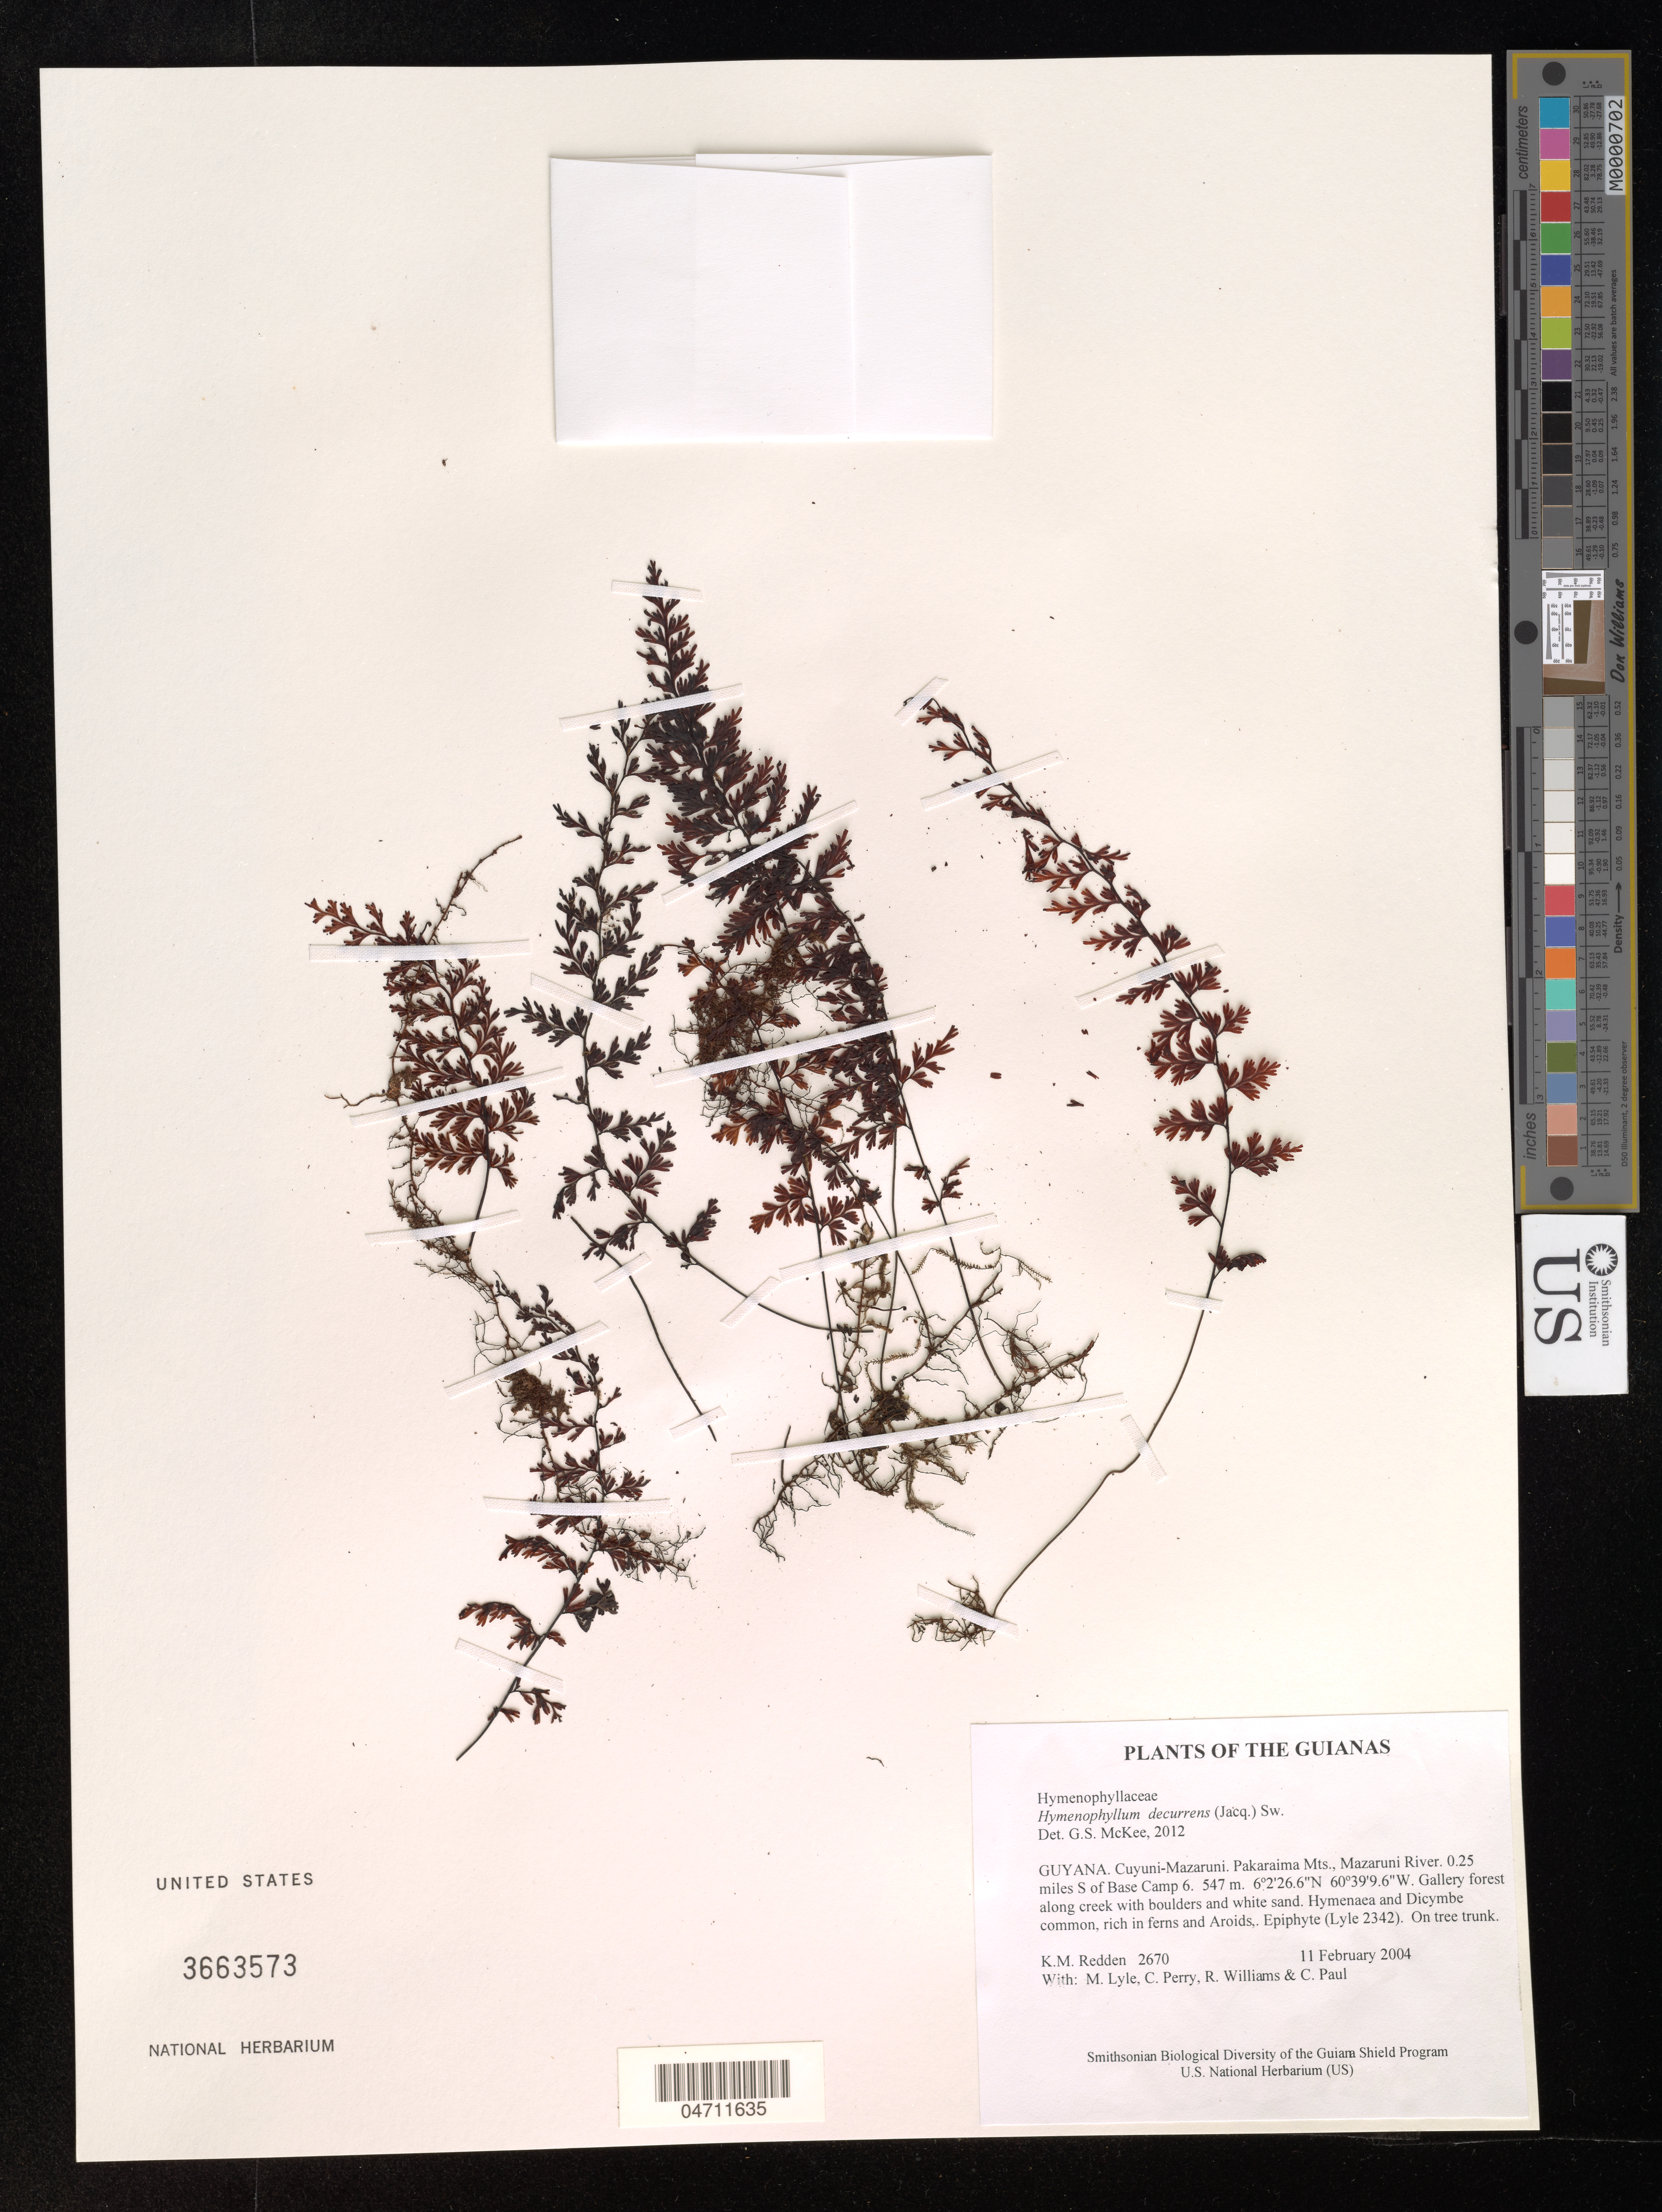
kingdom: Plantae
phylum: Tracheophyta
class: Polypodiopsida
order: Hymenophyllales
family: Hymenophyllaceae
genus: Hymenophyllum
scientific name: Hymenophyllum decurrens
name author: (Jacq.) Sw.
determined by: McKee, G. S., (US), NMNH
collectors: K. M. Redden, M. Lyle, C. Perry, R. Williams & C. Paul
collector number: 2670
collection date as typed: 11 February 2004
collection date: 2004-02-11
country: Guyana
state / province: Cuyuni-Mazaruni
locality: Pakaraima Mts., Mazaruni River. 0.25 miles S of Base Camp 6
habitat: Gallery forest along creek with boulders and white sand. Hymenaea and Dicymbe common, rich in ferns and Aroids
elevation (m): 547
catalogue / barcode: US 3663573